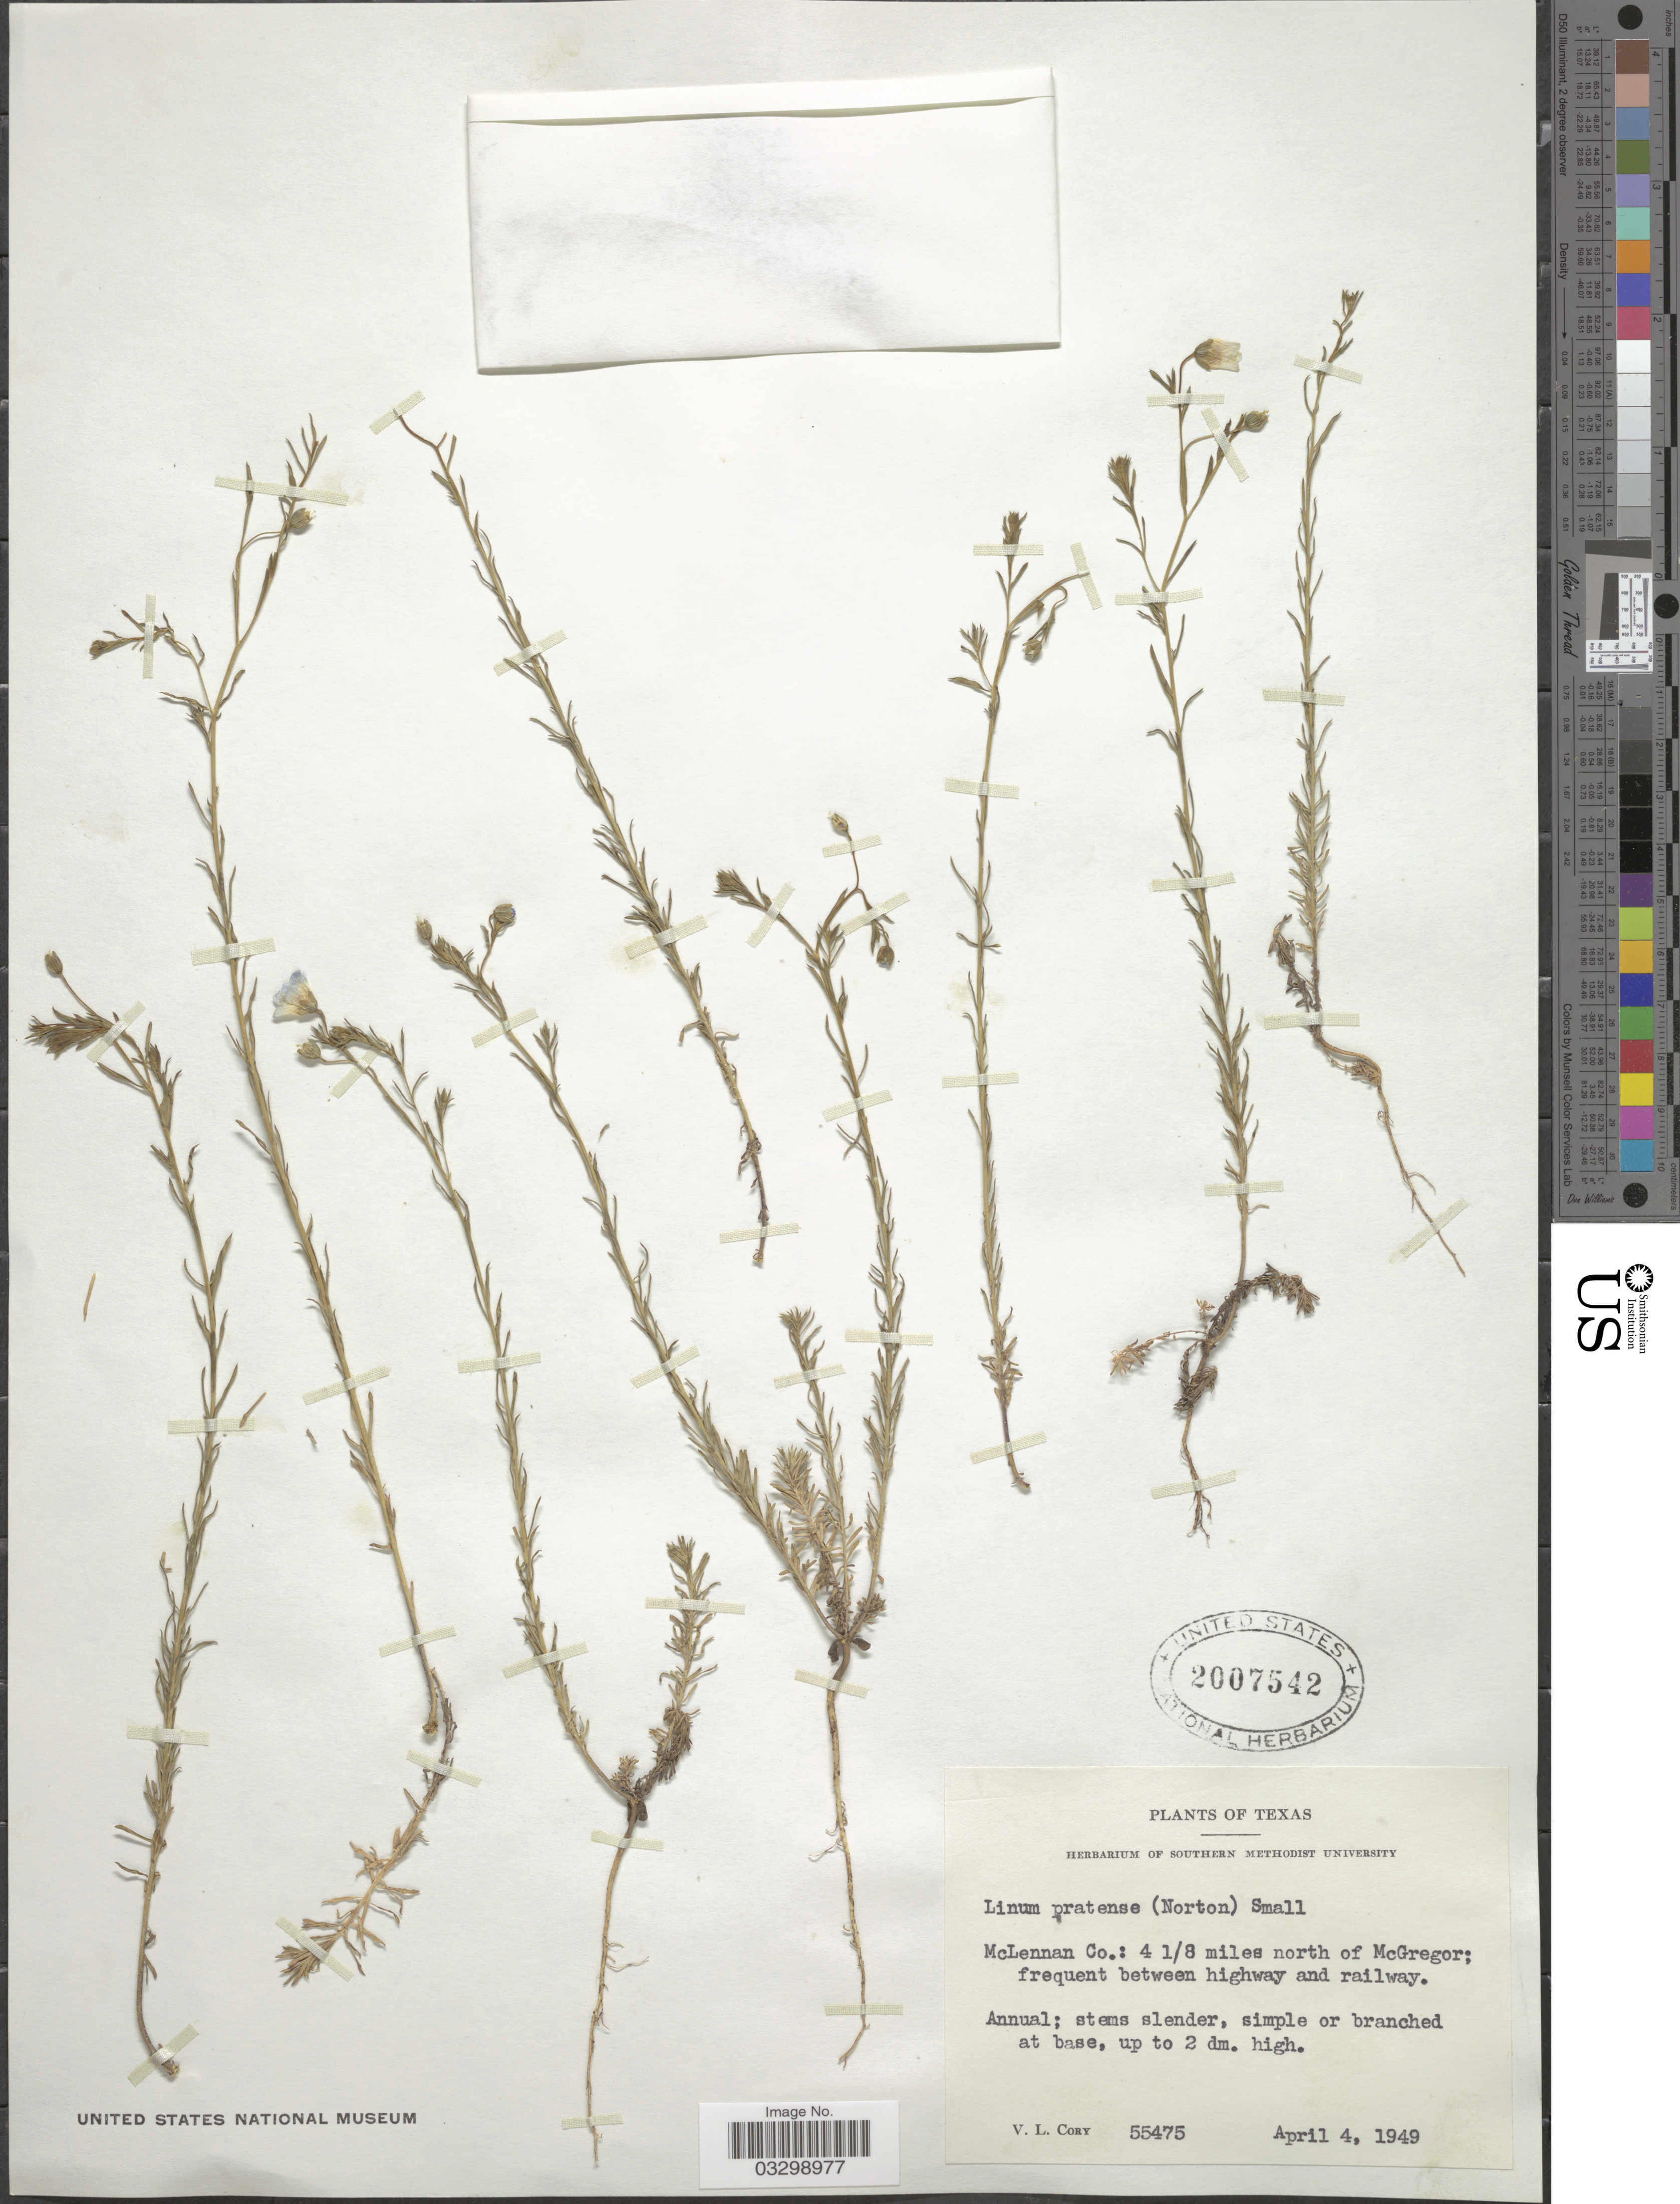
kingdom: Plantae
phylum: Tracheophyta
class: Magnoliopsida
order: Malpighiales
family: Linaceae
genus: Linum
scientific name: Linum pratense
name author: (J.B. Norton) Small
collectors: V. Cory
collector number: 55475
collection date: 1949-04-04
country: United States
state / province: Texas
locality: McLennan Co.: 4 1/8 miles north of McGregor; frequent between highway and railway.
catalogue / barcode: US 2007542